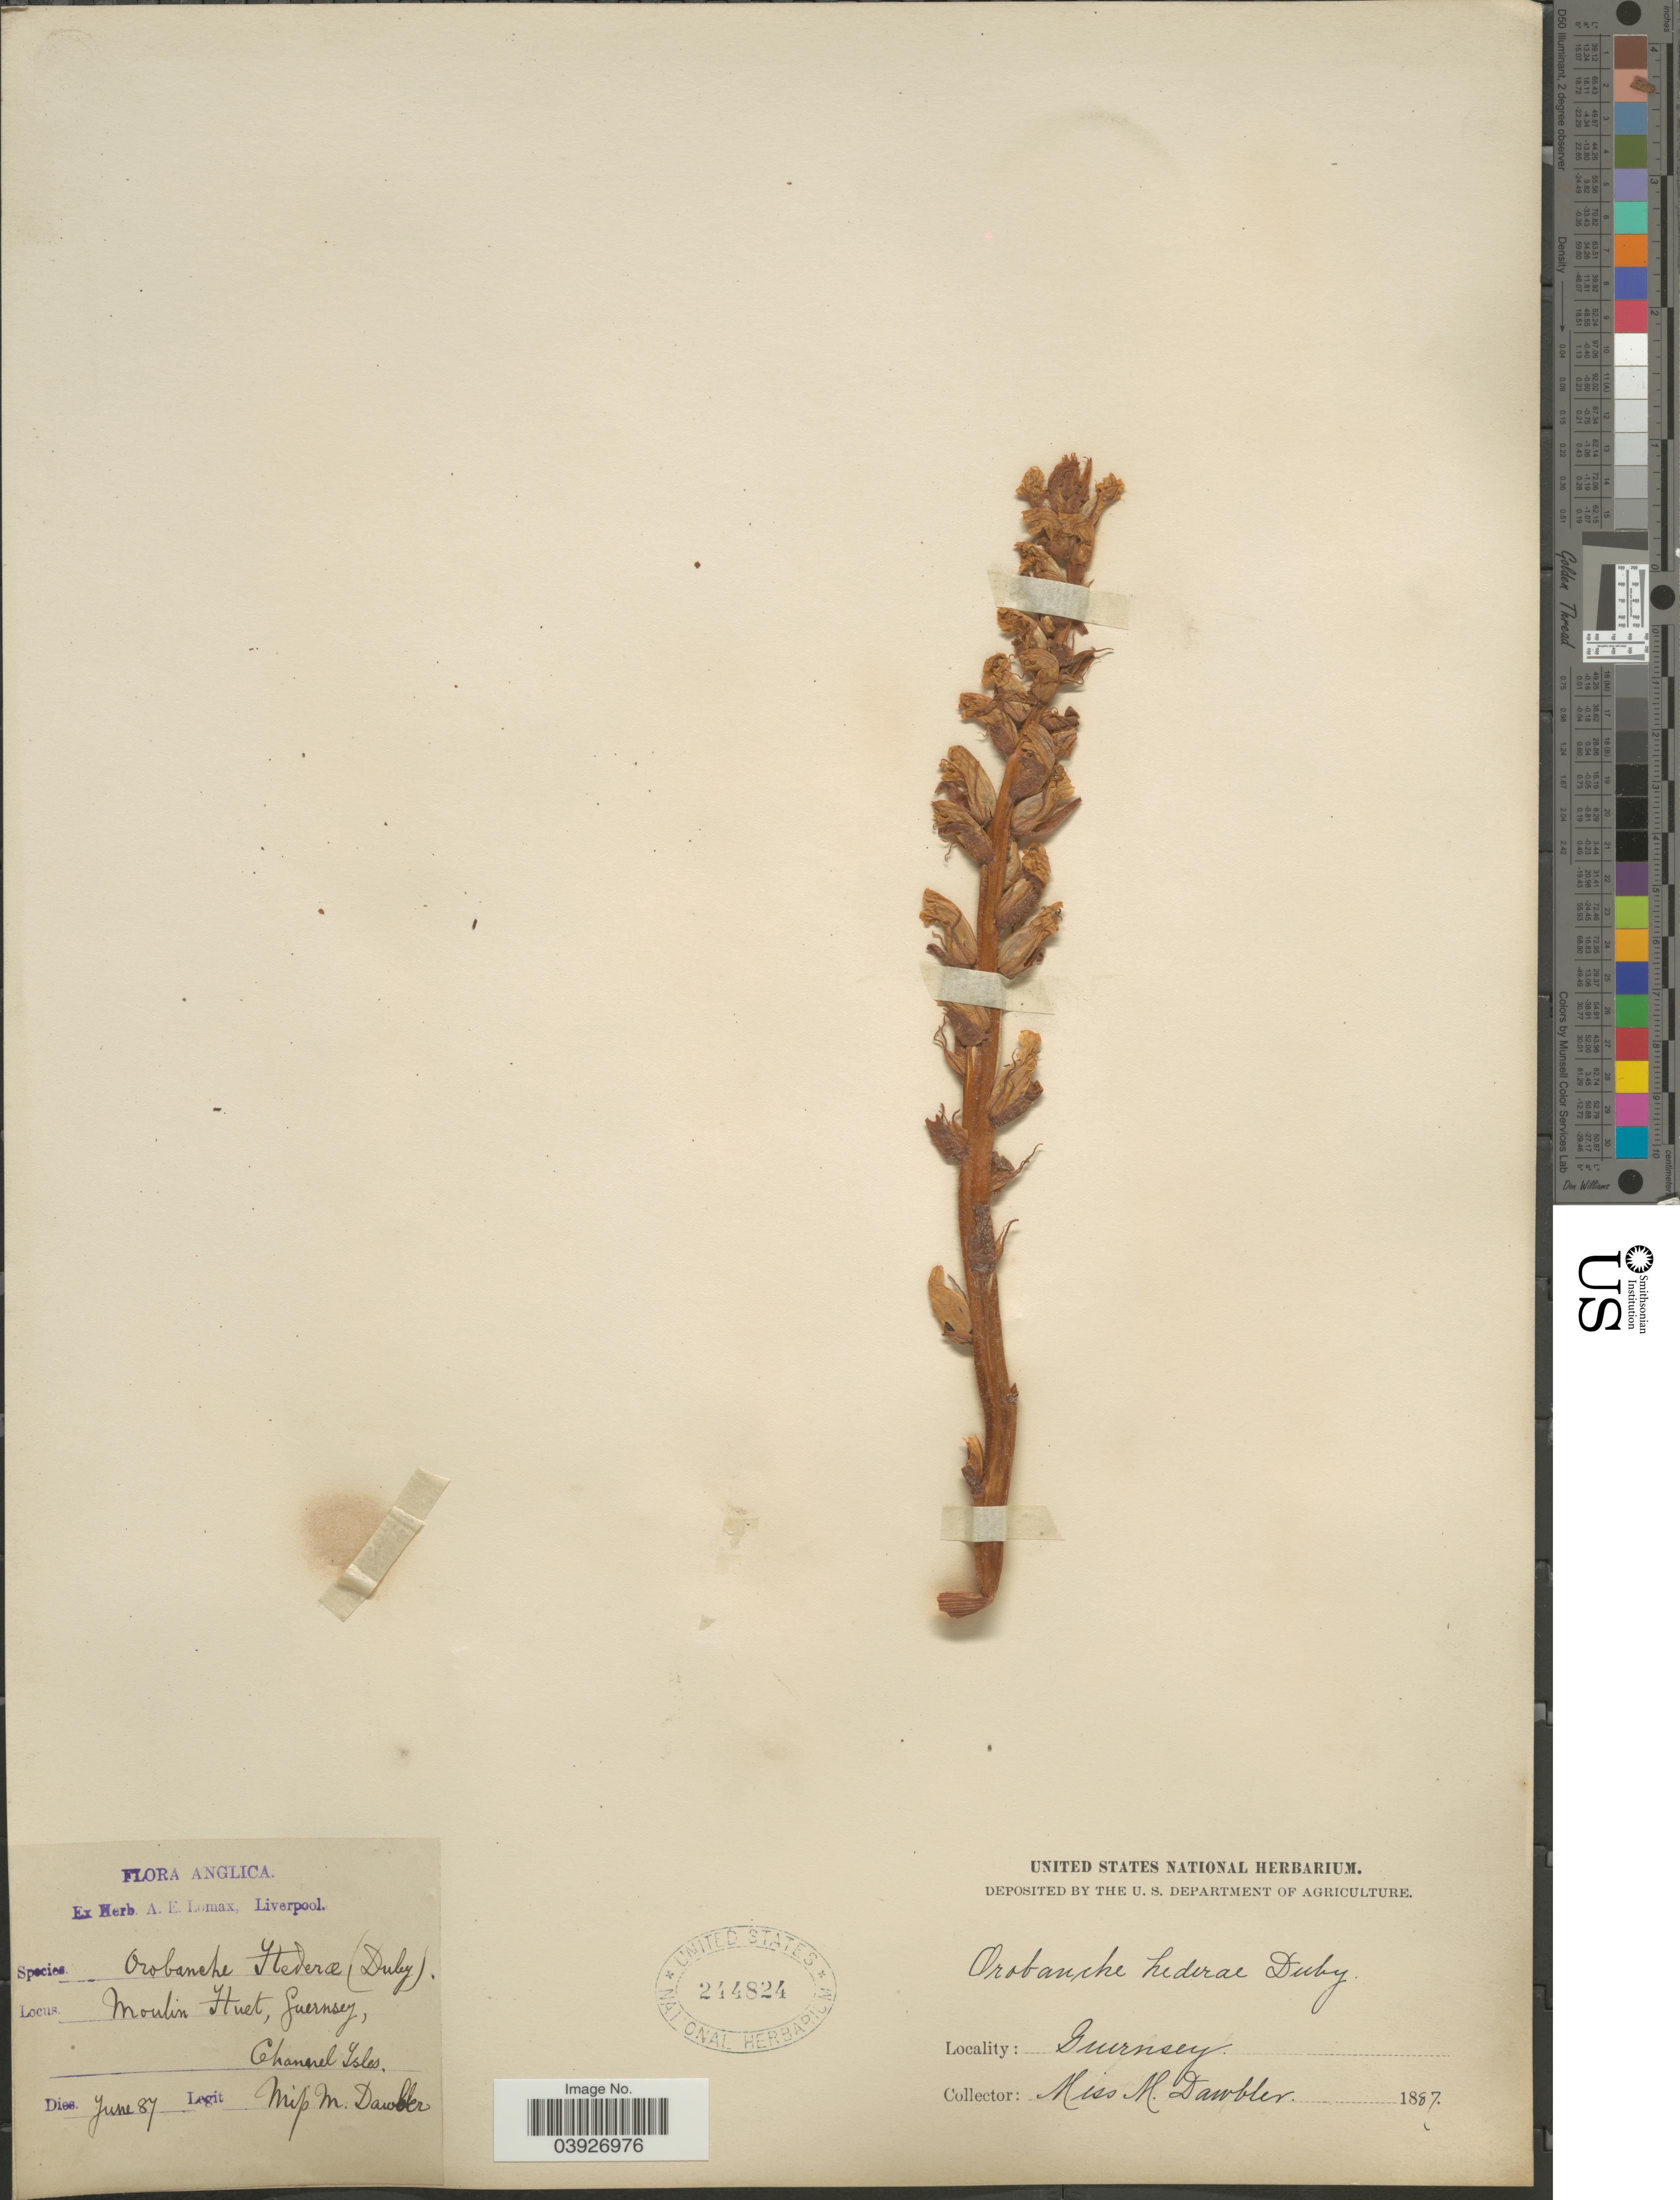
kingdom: Plantae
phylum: Tracheophyta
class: Magnoliopsida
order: Lamiales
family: Orobanchaceae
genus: Orobanche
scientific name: Orobanche hederae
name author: Duby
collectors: M. Dawbler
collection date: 1887-06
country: United Kingdom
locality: Anglica. Moulin Huet, Guernsey, Channel Isles.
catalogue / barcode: US 244824